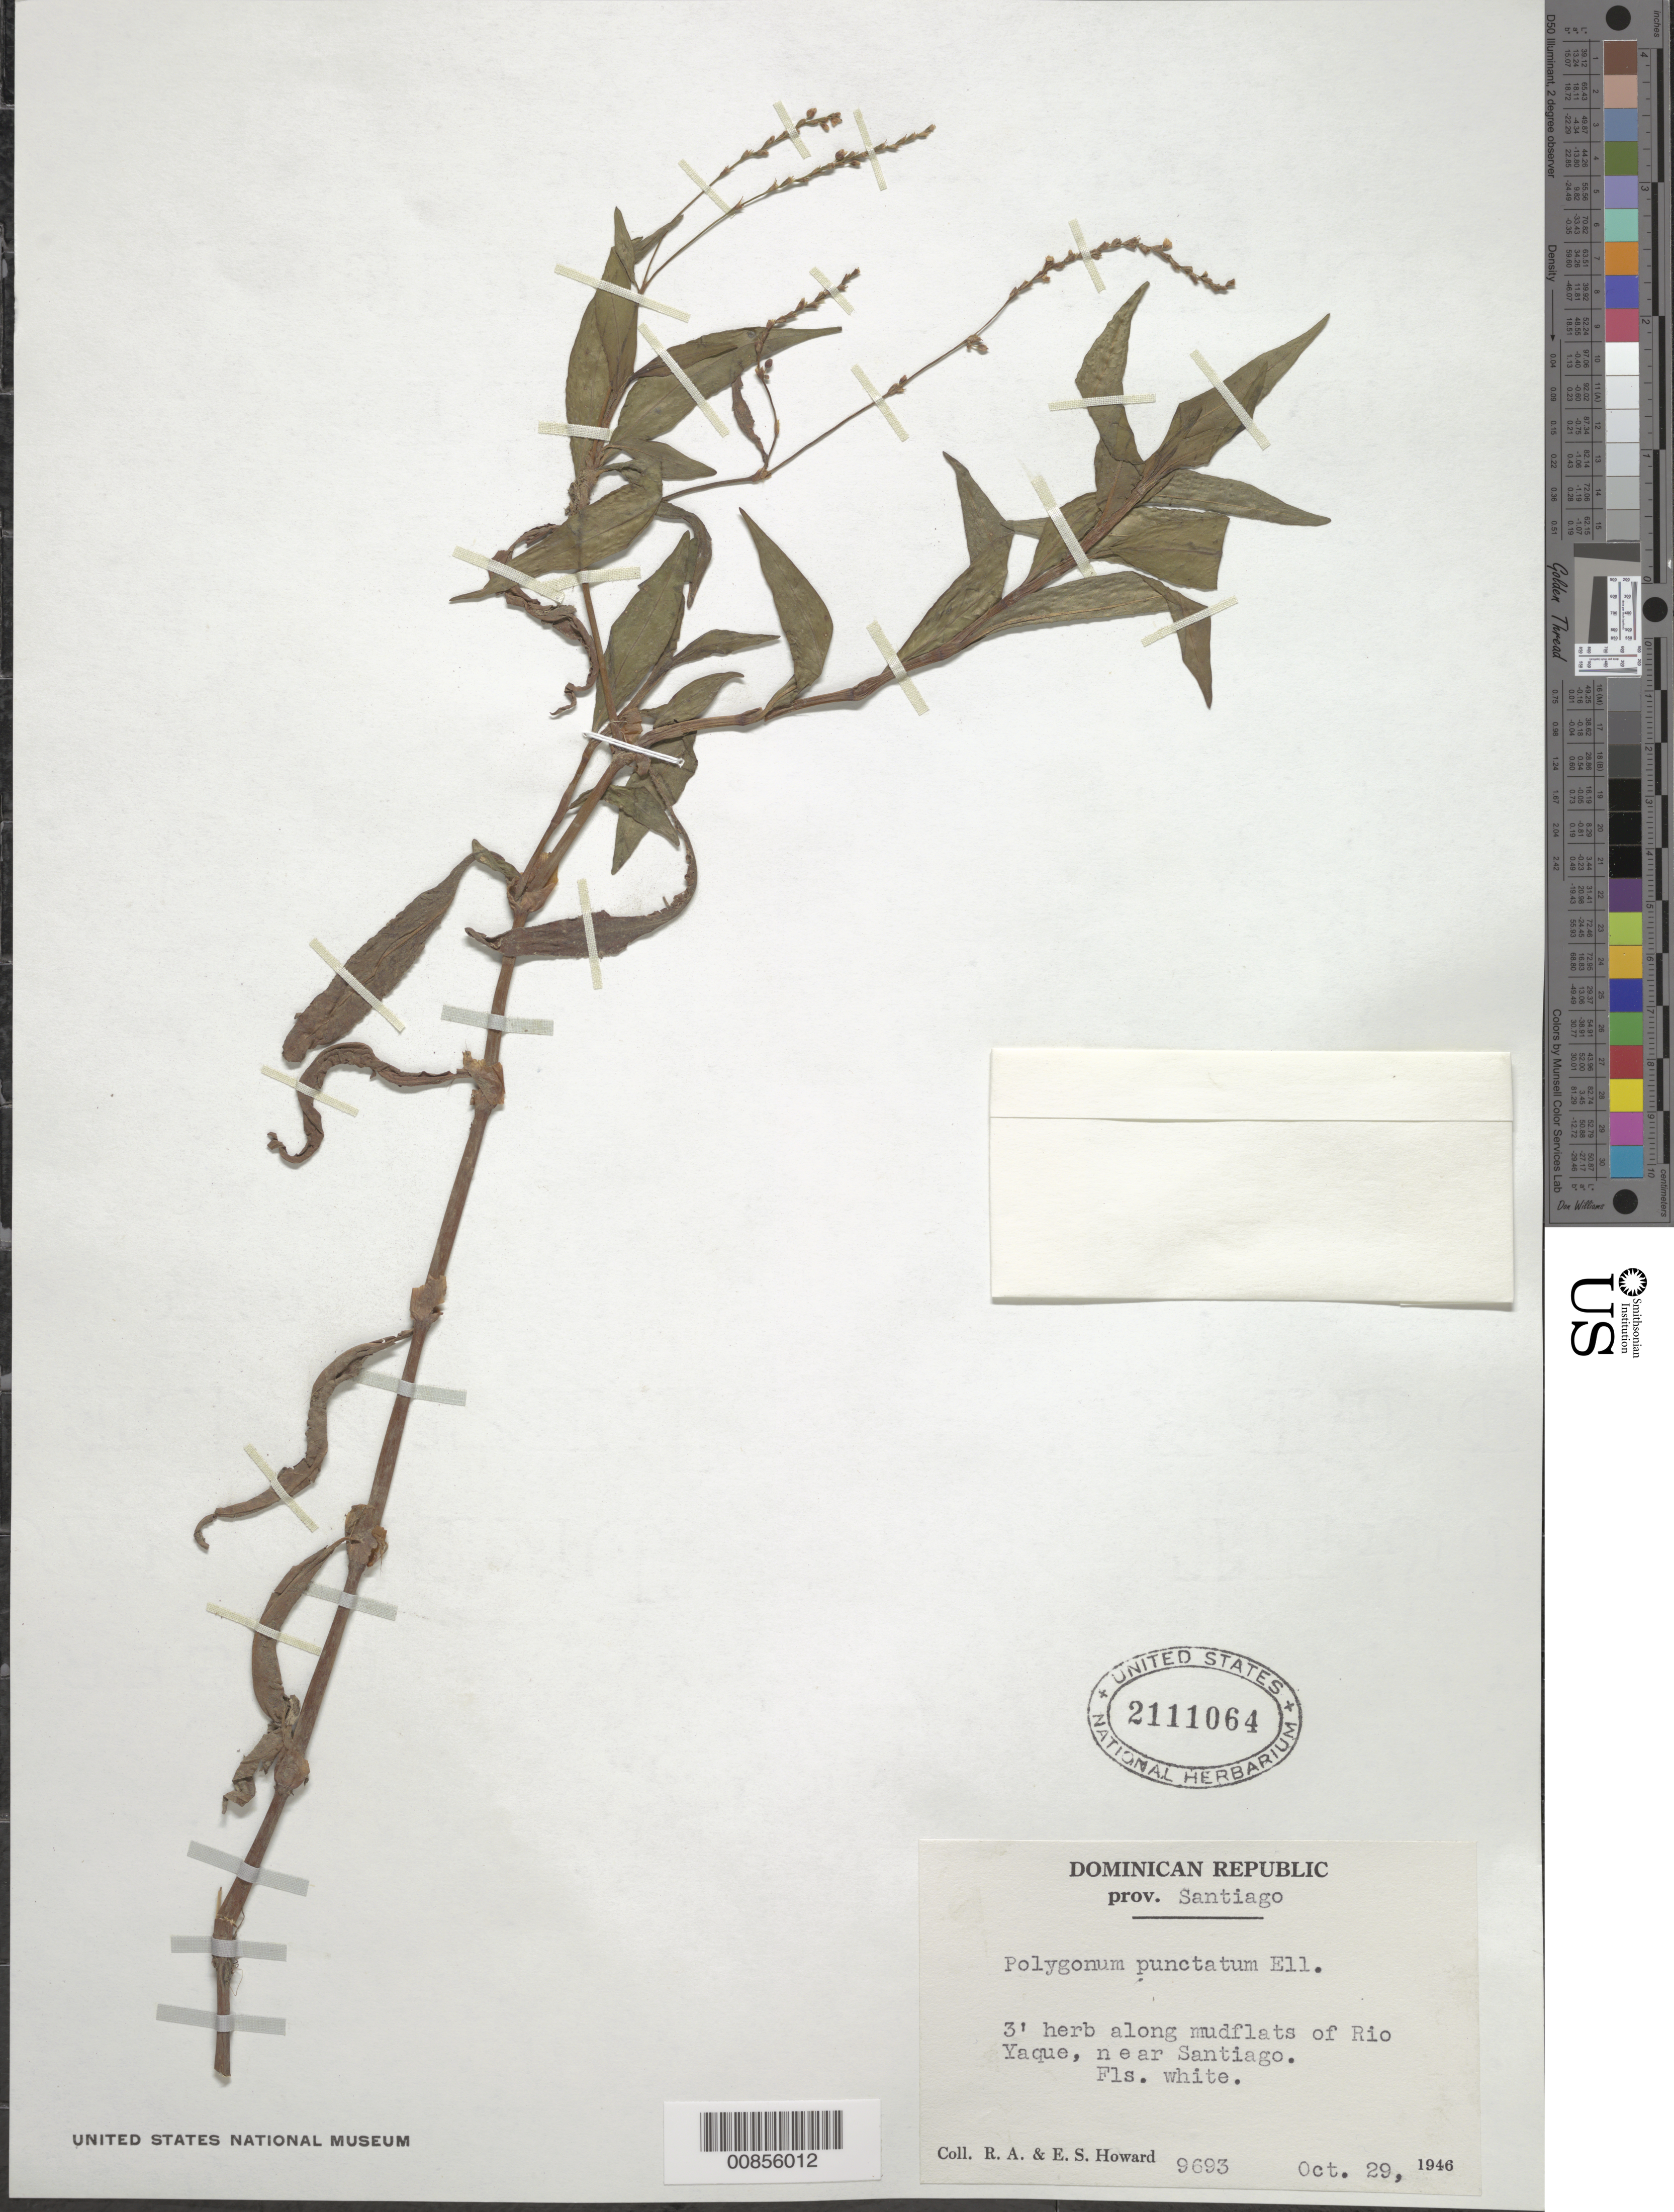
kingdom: Plantae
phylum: Tracheophyta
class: Magnoliopsida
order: Caryophyllales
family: Polygonaceae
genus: Polygonum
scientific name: Polygonum punctatum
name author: Elliott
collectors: R. A. Howard & E. S. Howard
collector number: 9693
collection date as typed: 29 Oct 1946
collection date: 1946-10-29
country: Dominican Republic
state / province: Santiago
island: Hispaniola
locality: Along mudflats of Río Yaque, near Santiago.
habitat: Along mudflats of river.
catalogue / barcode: US 2111064